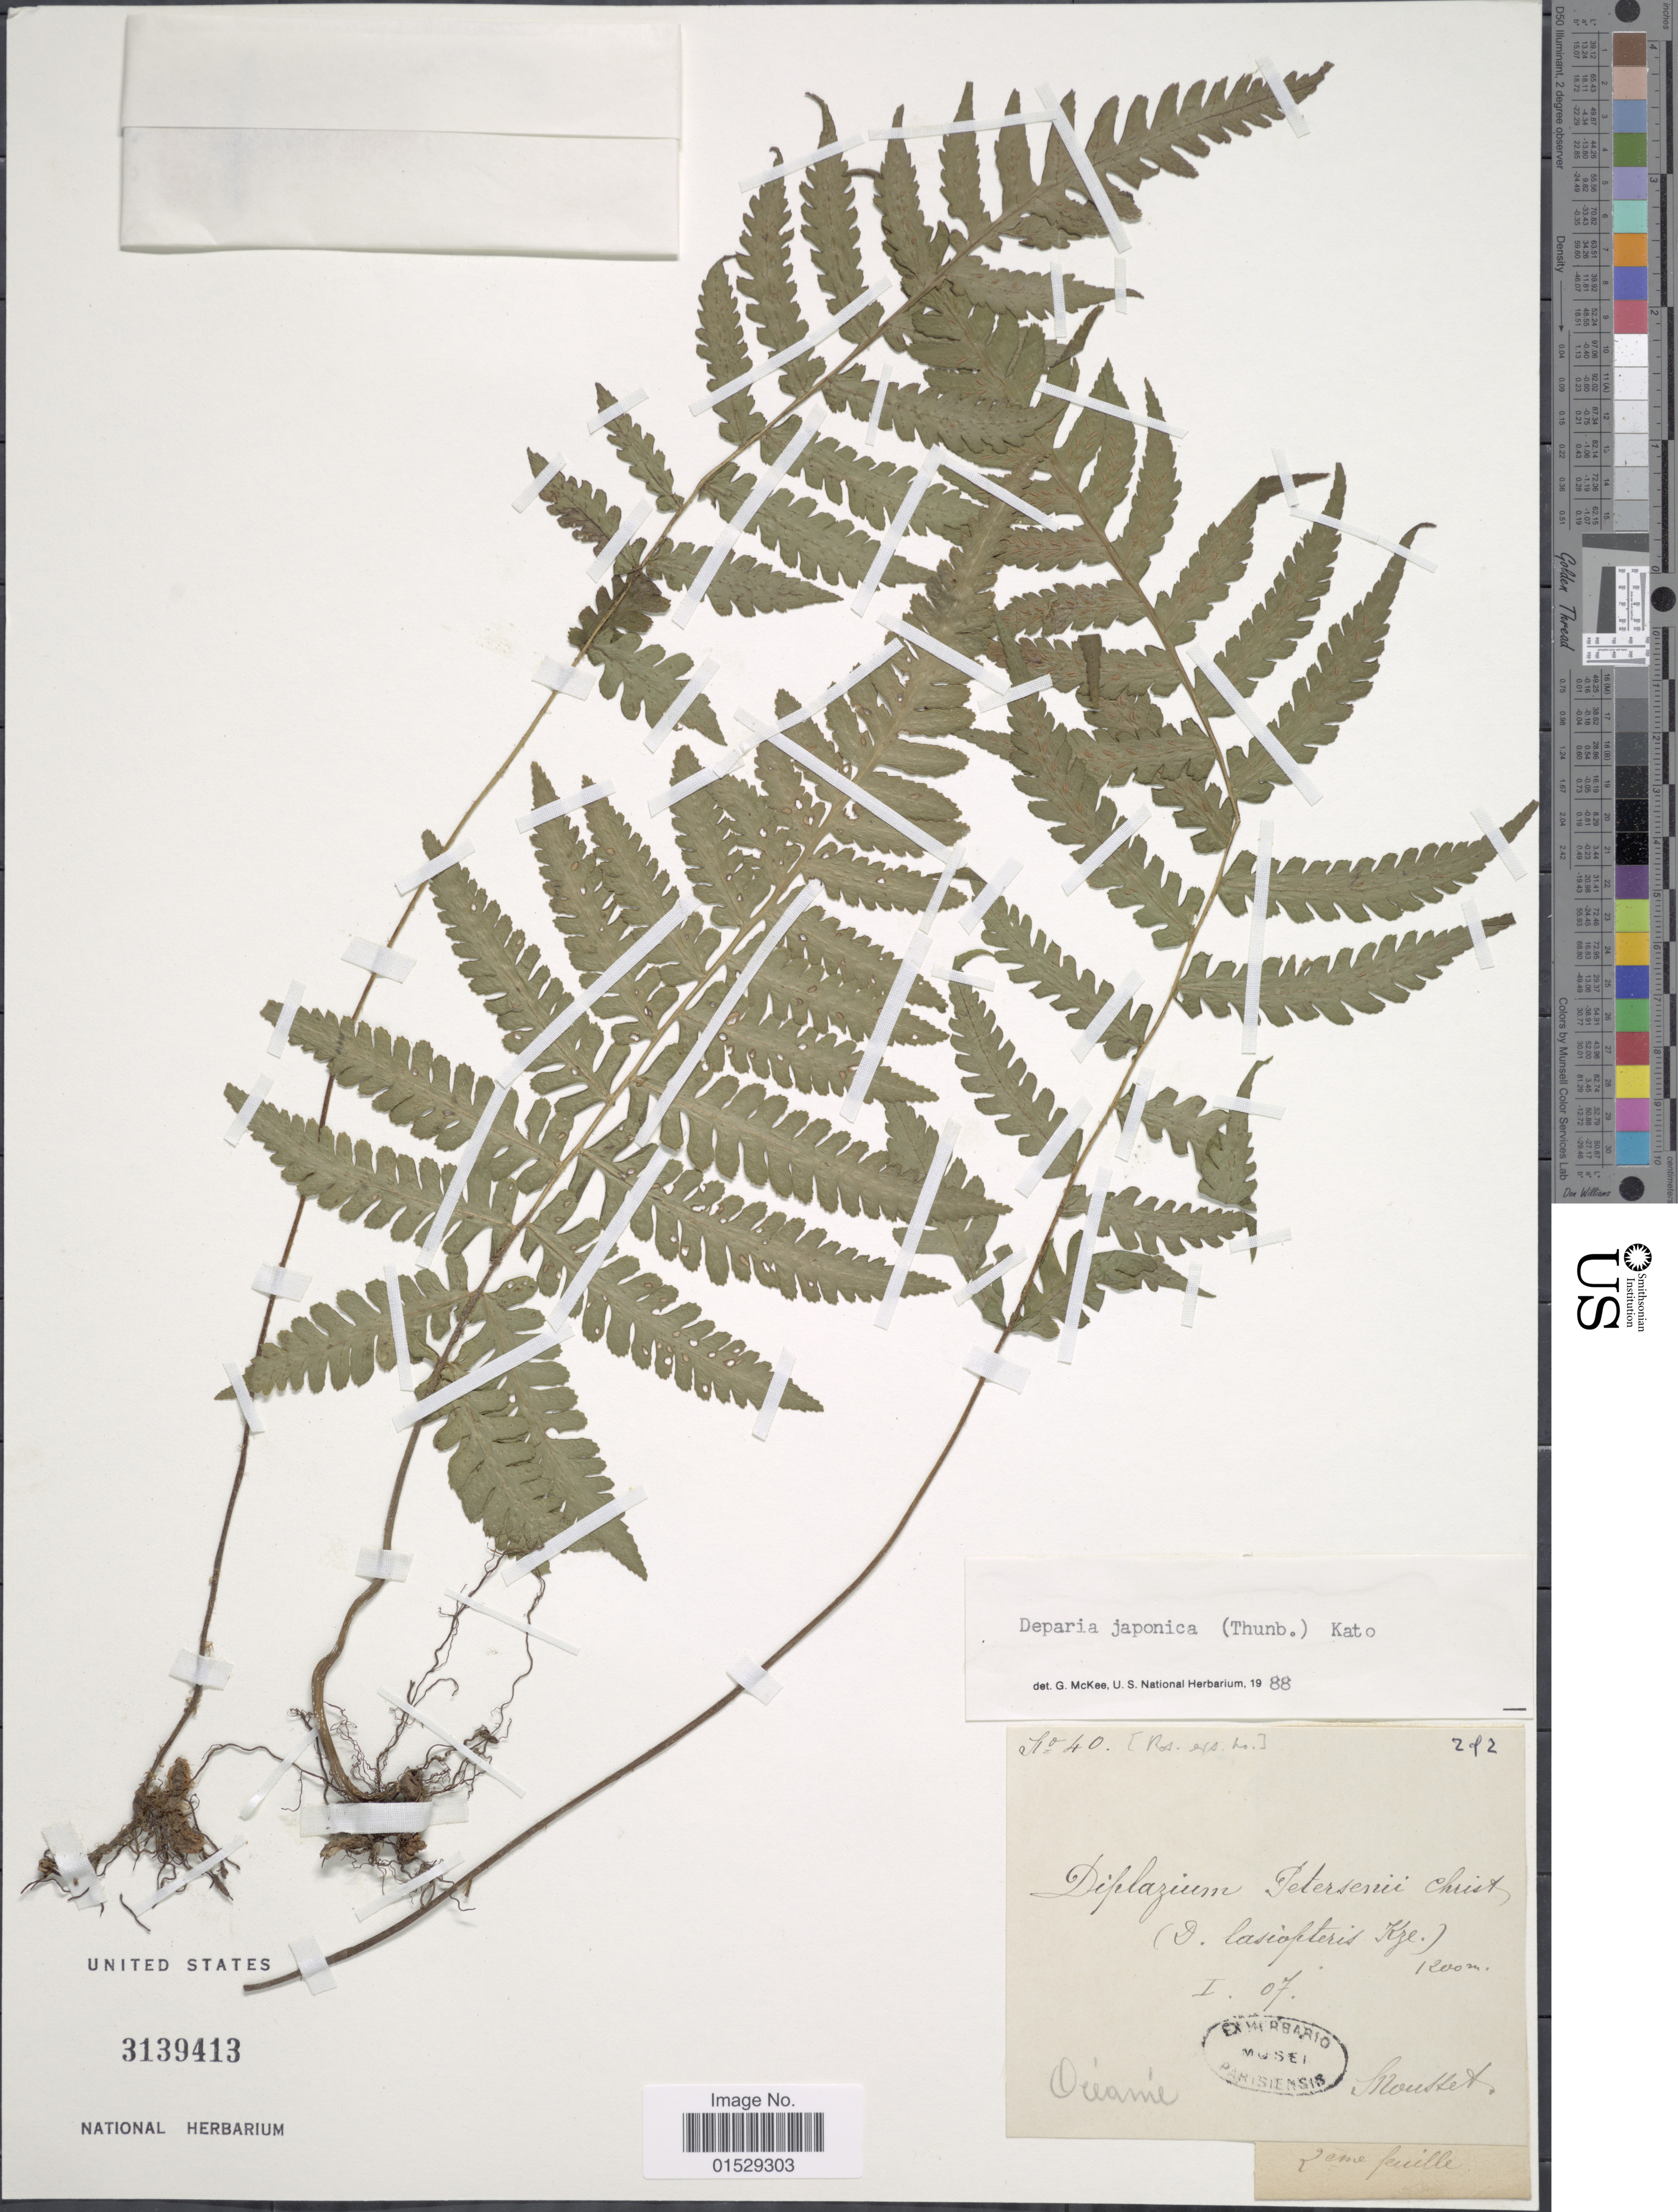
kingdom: Plantae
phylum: Tracheophyta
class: Polypodiopsida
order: Polypodiales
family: Athyriaceae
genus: Deparia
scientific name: Deparia japonica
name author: (Thunb.) M. Kato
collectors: Mousset, --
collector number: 40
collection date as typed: Transcribed d/m/y: /1/7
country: Philippines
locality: Oriamie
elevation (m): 1200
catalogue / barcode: US 3139413